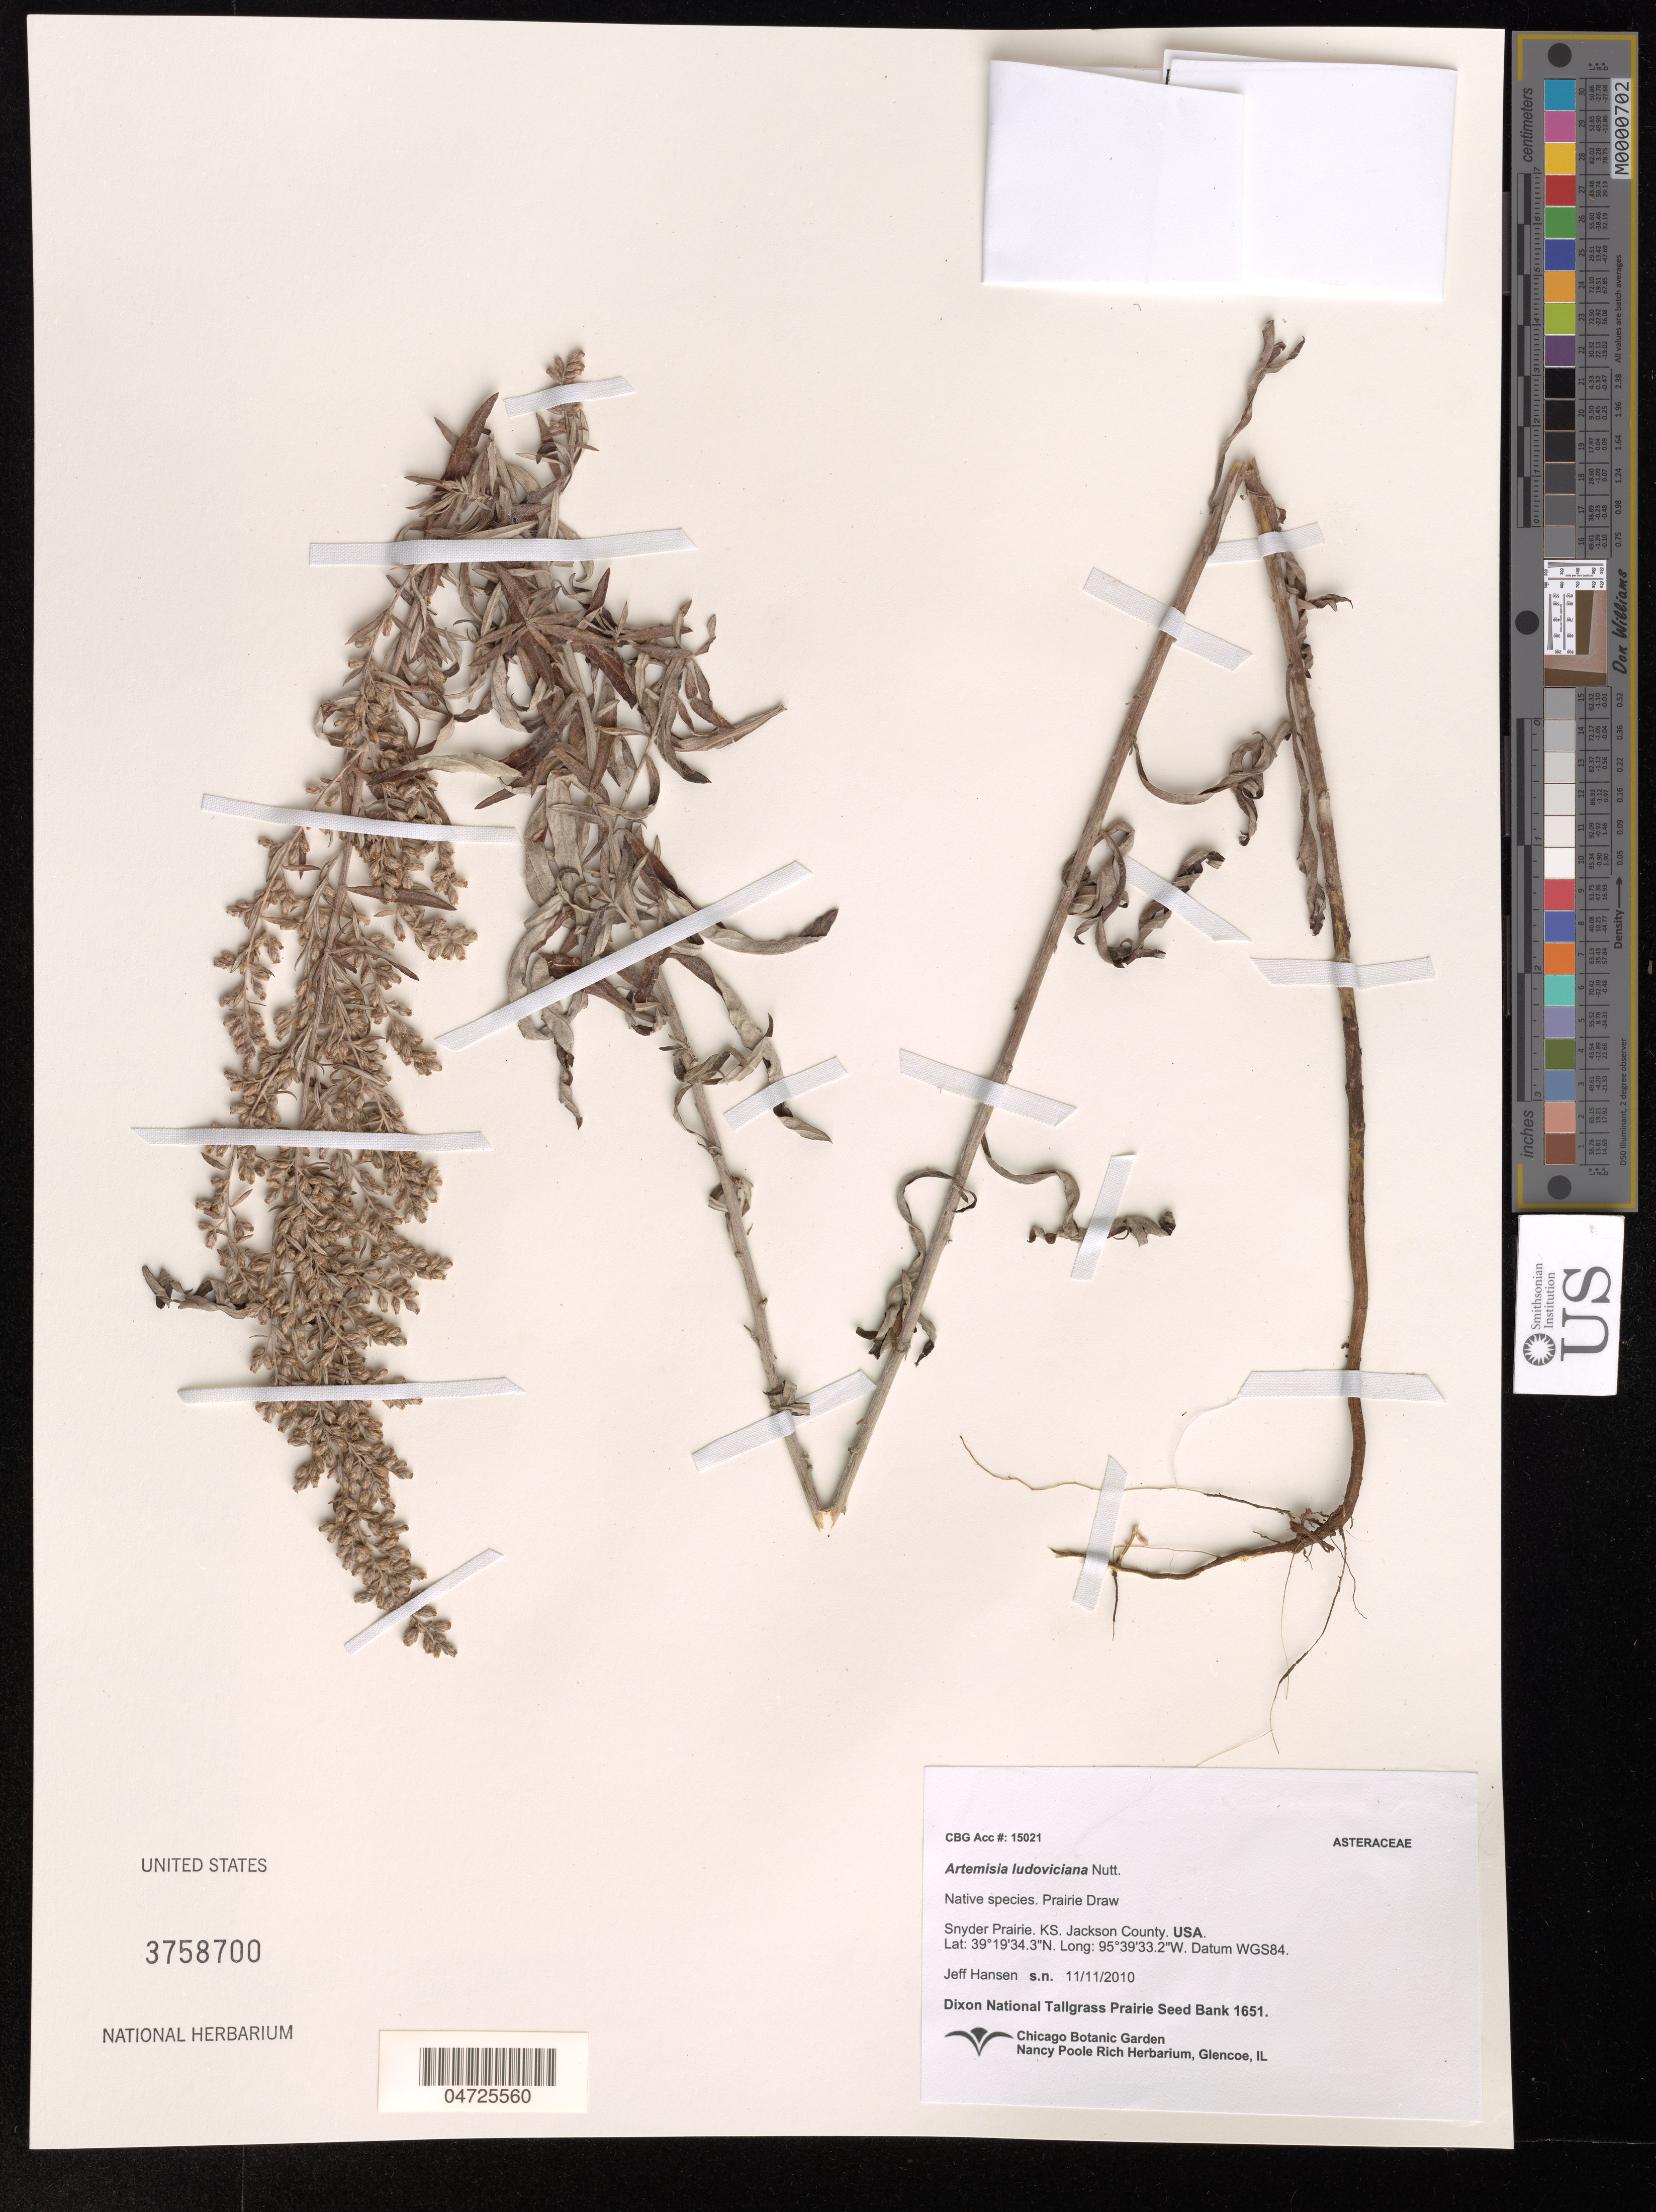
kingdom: Plantae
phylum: Tracheophyta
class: Magnoliopsida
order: Asterales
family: Asteraceae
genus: Artemisia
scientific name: Artemisia ludoviciana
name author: Nutt.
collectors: J. Hansen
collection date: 2010-11-11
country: United States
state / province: Kansas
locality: Snyder Prairie. Jackson County. Datum WGS84.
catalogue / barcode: US 3758700